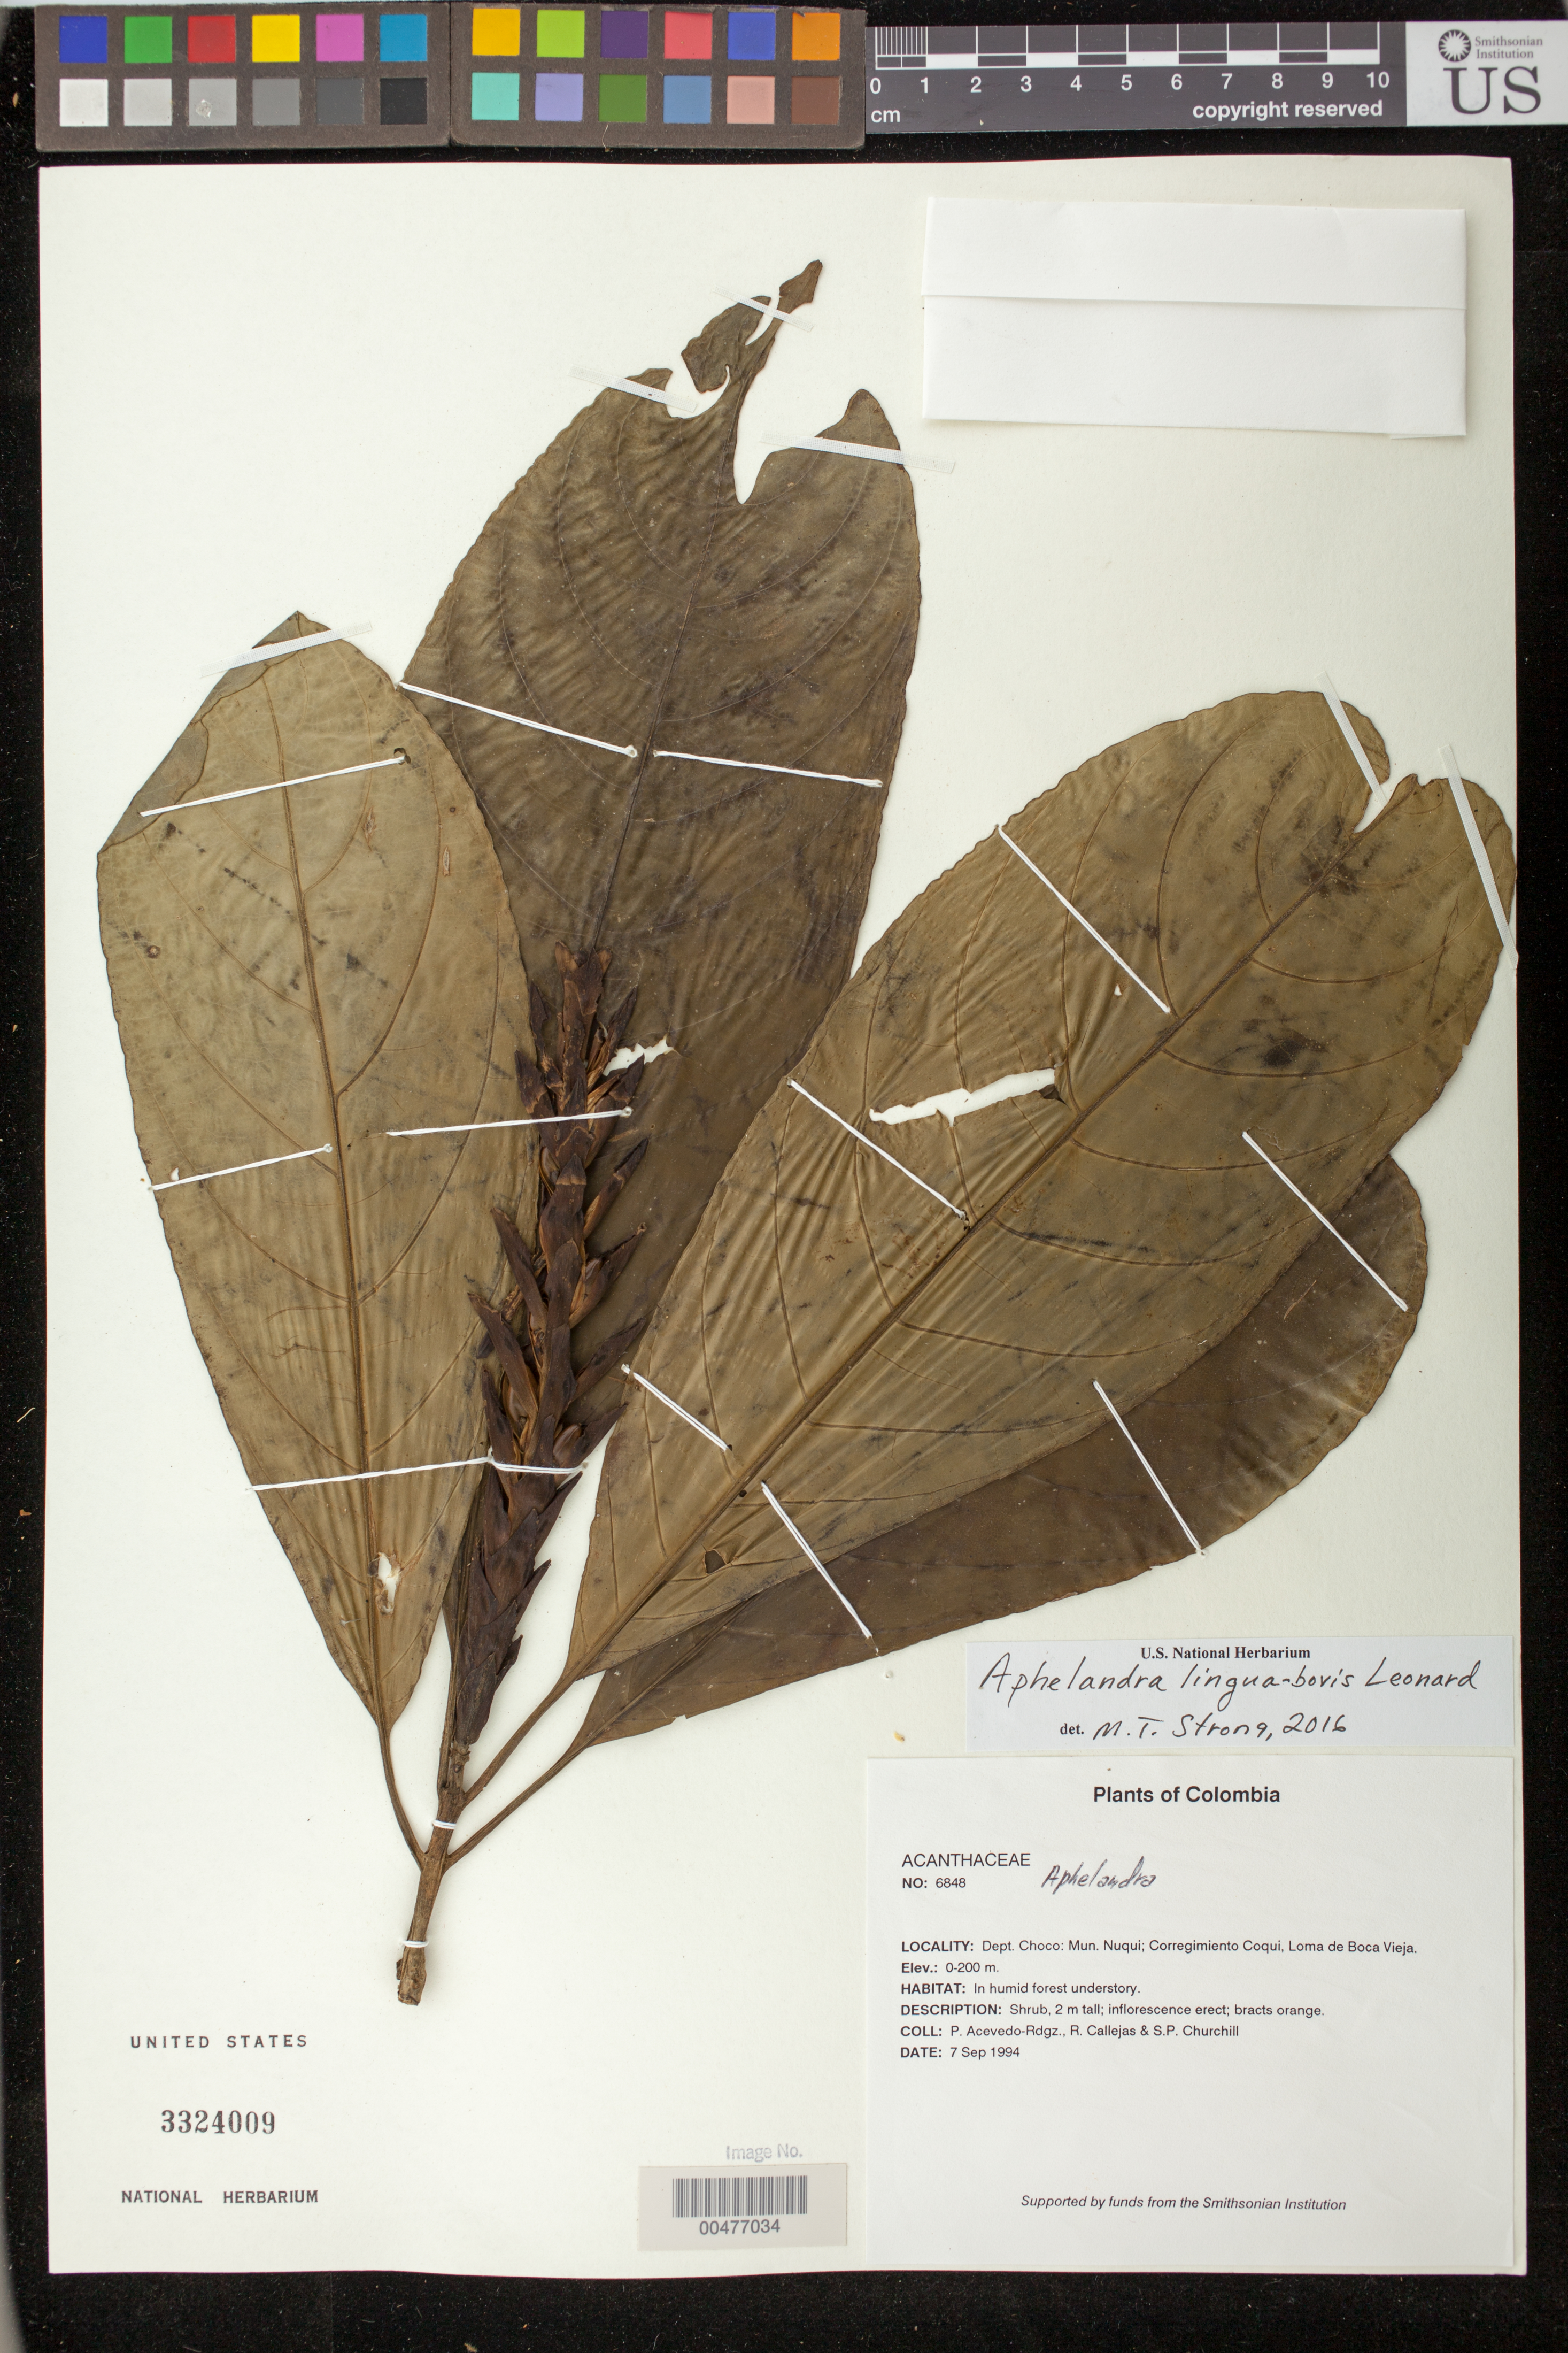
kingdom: Plantae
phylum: Tracheophyta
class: Magnoliopsida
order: Lamiales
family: Acanthaceae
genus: Aphelandra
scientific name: Aphelandra lingua-bovis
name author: Leonard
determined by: Strong, M. T., (US), Smithsonian Institution - National Museum of Natural History (UNITED STATES)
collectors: P. Acevedo-Rodr., R. Callejas & S. Churchill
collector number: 6848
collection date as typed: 07 Sep 1994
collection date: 1994-09-07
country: Colombia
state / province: Chocó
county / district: Nuqui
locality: Depart. Choco; Mun. Nuqui; Corregimiento Coqui; Loma de Boca Vieja.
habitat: In humid forest understory.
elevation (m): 0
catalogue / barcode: US 3324009